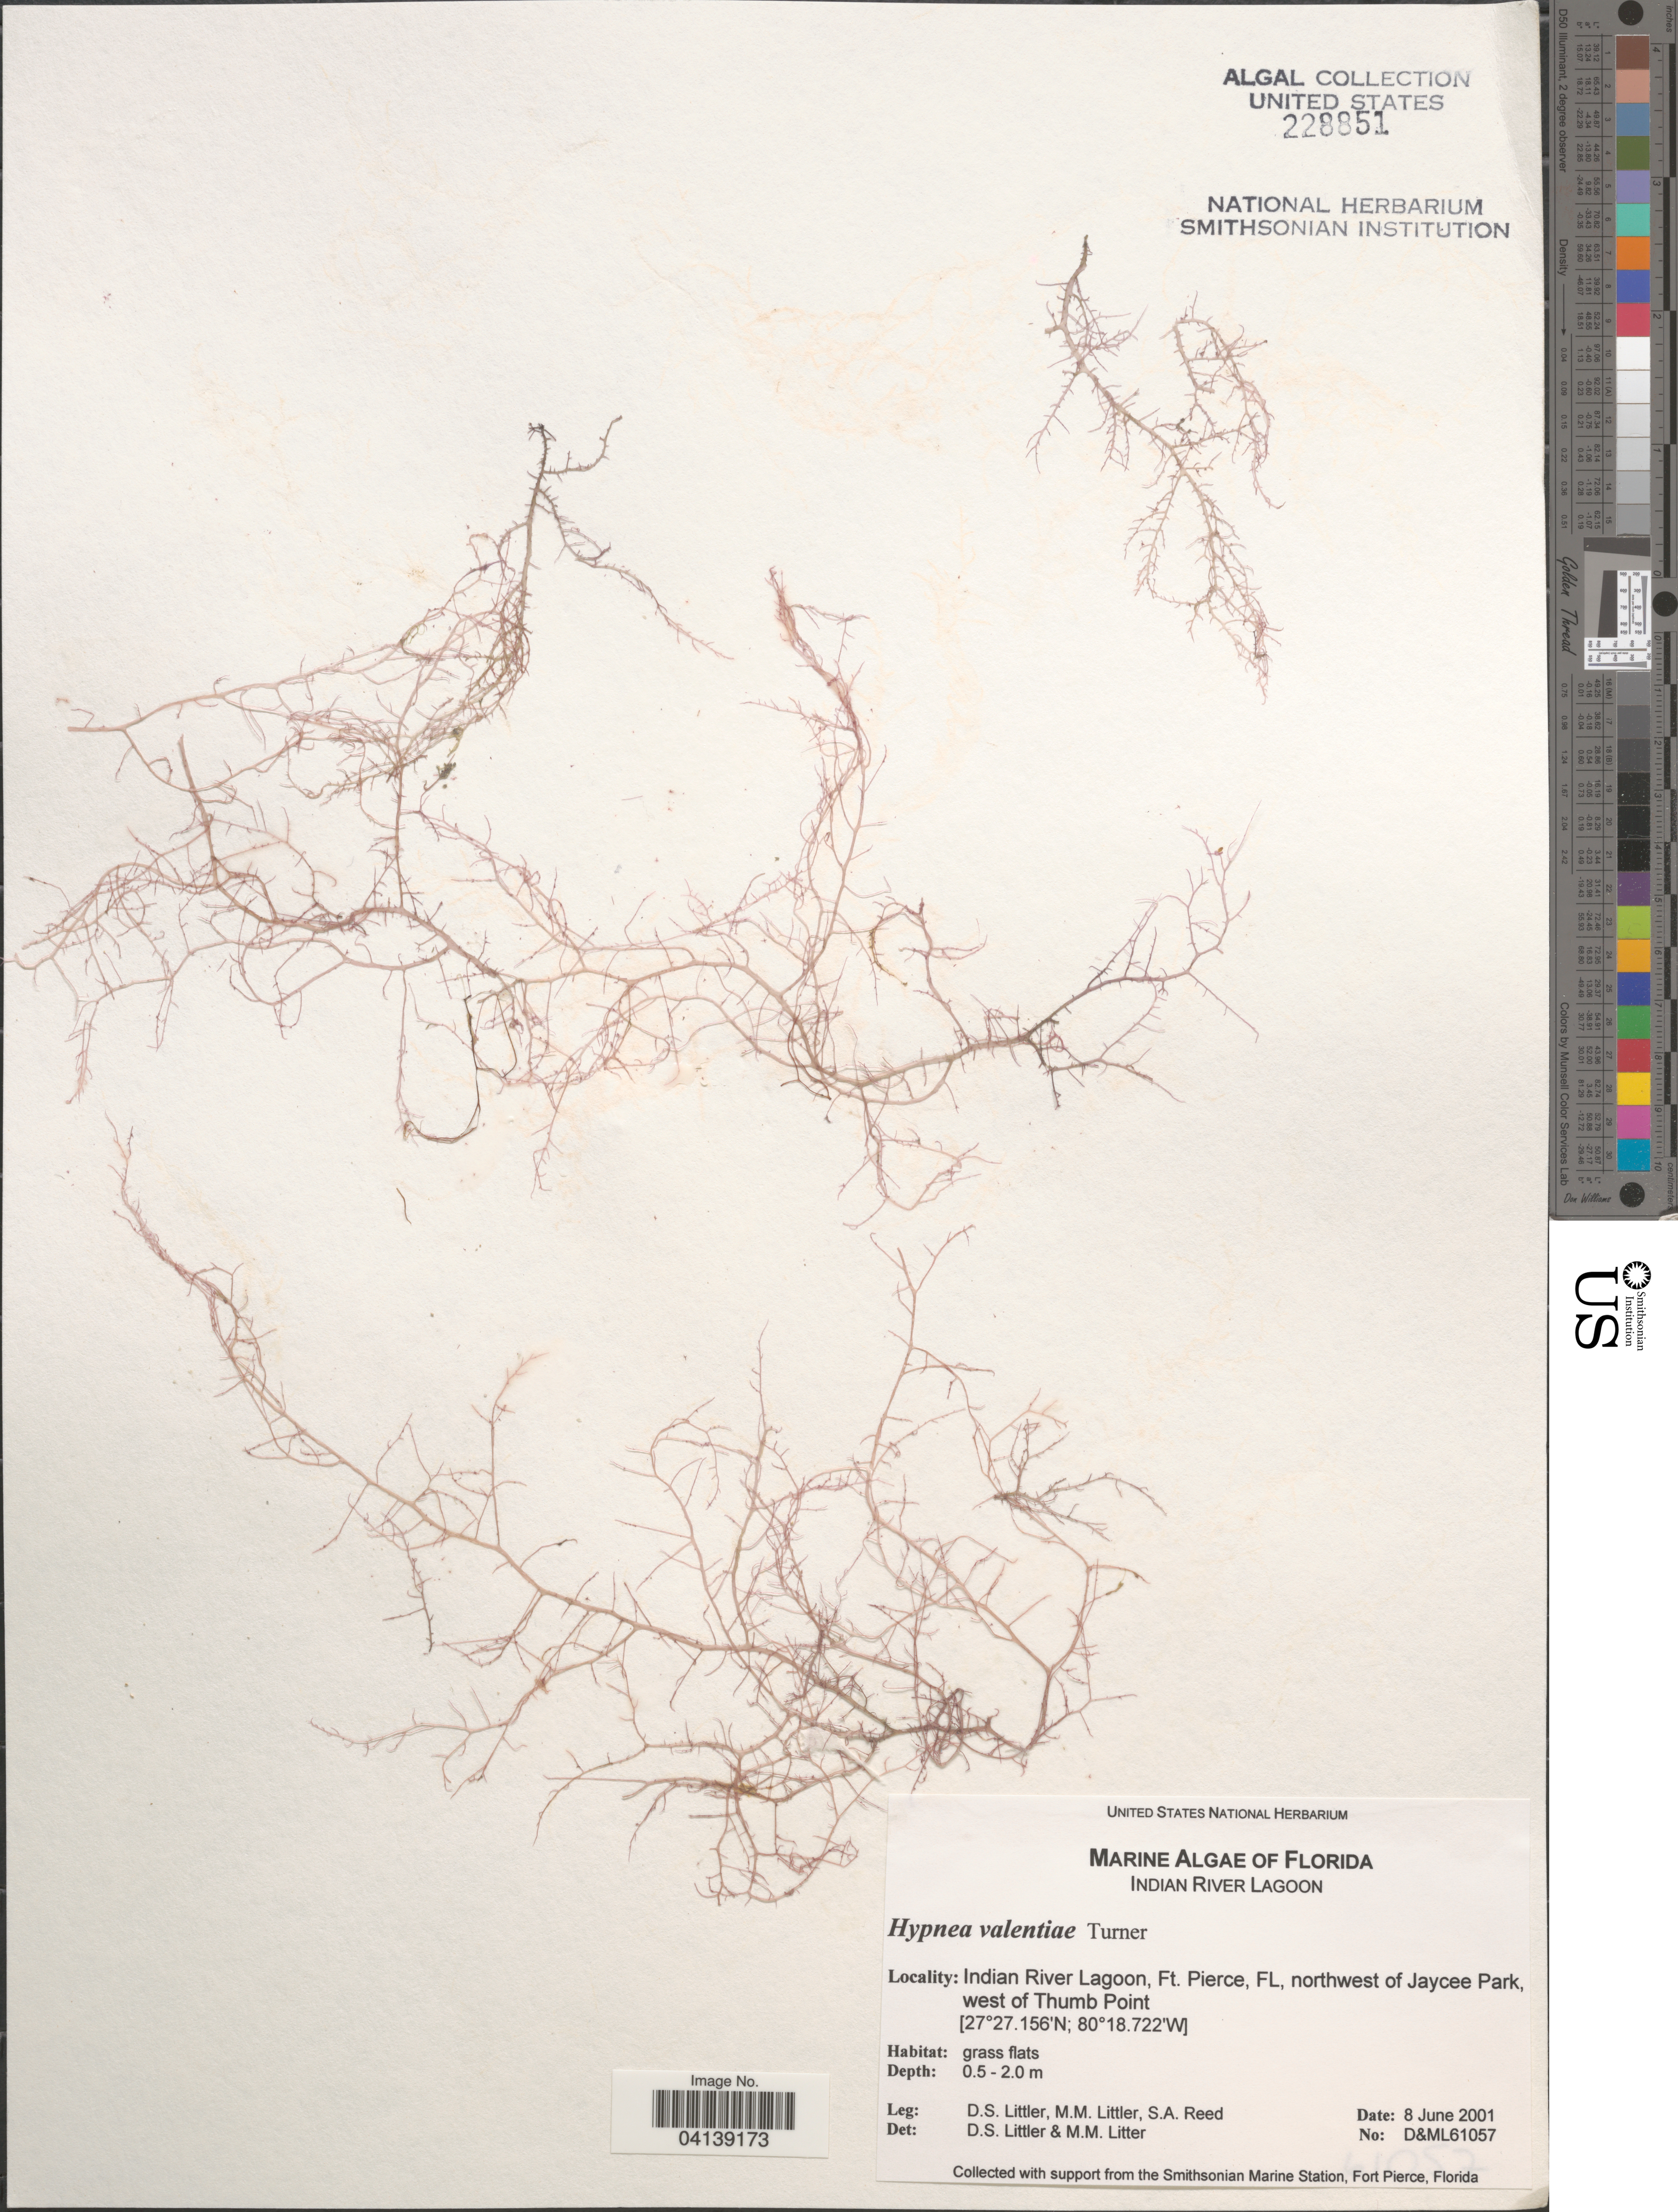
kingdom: Plantae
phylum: Rhodophyta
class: Florideophyceae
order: Gigartinales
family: Cystocloniaceae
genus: Hypnea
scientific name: Hypnea valentiae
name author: (Turner) Mont.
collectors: D. S. Littler & S. Reed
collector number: D&ML61057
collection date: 2001-06-08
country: United States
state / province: Florida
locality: Indian River Lagoon, Ft. Pierce, northwest of Jaycee Park, west of Thumb Point.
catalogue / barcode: US 228851